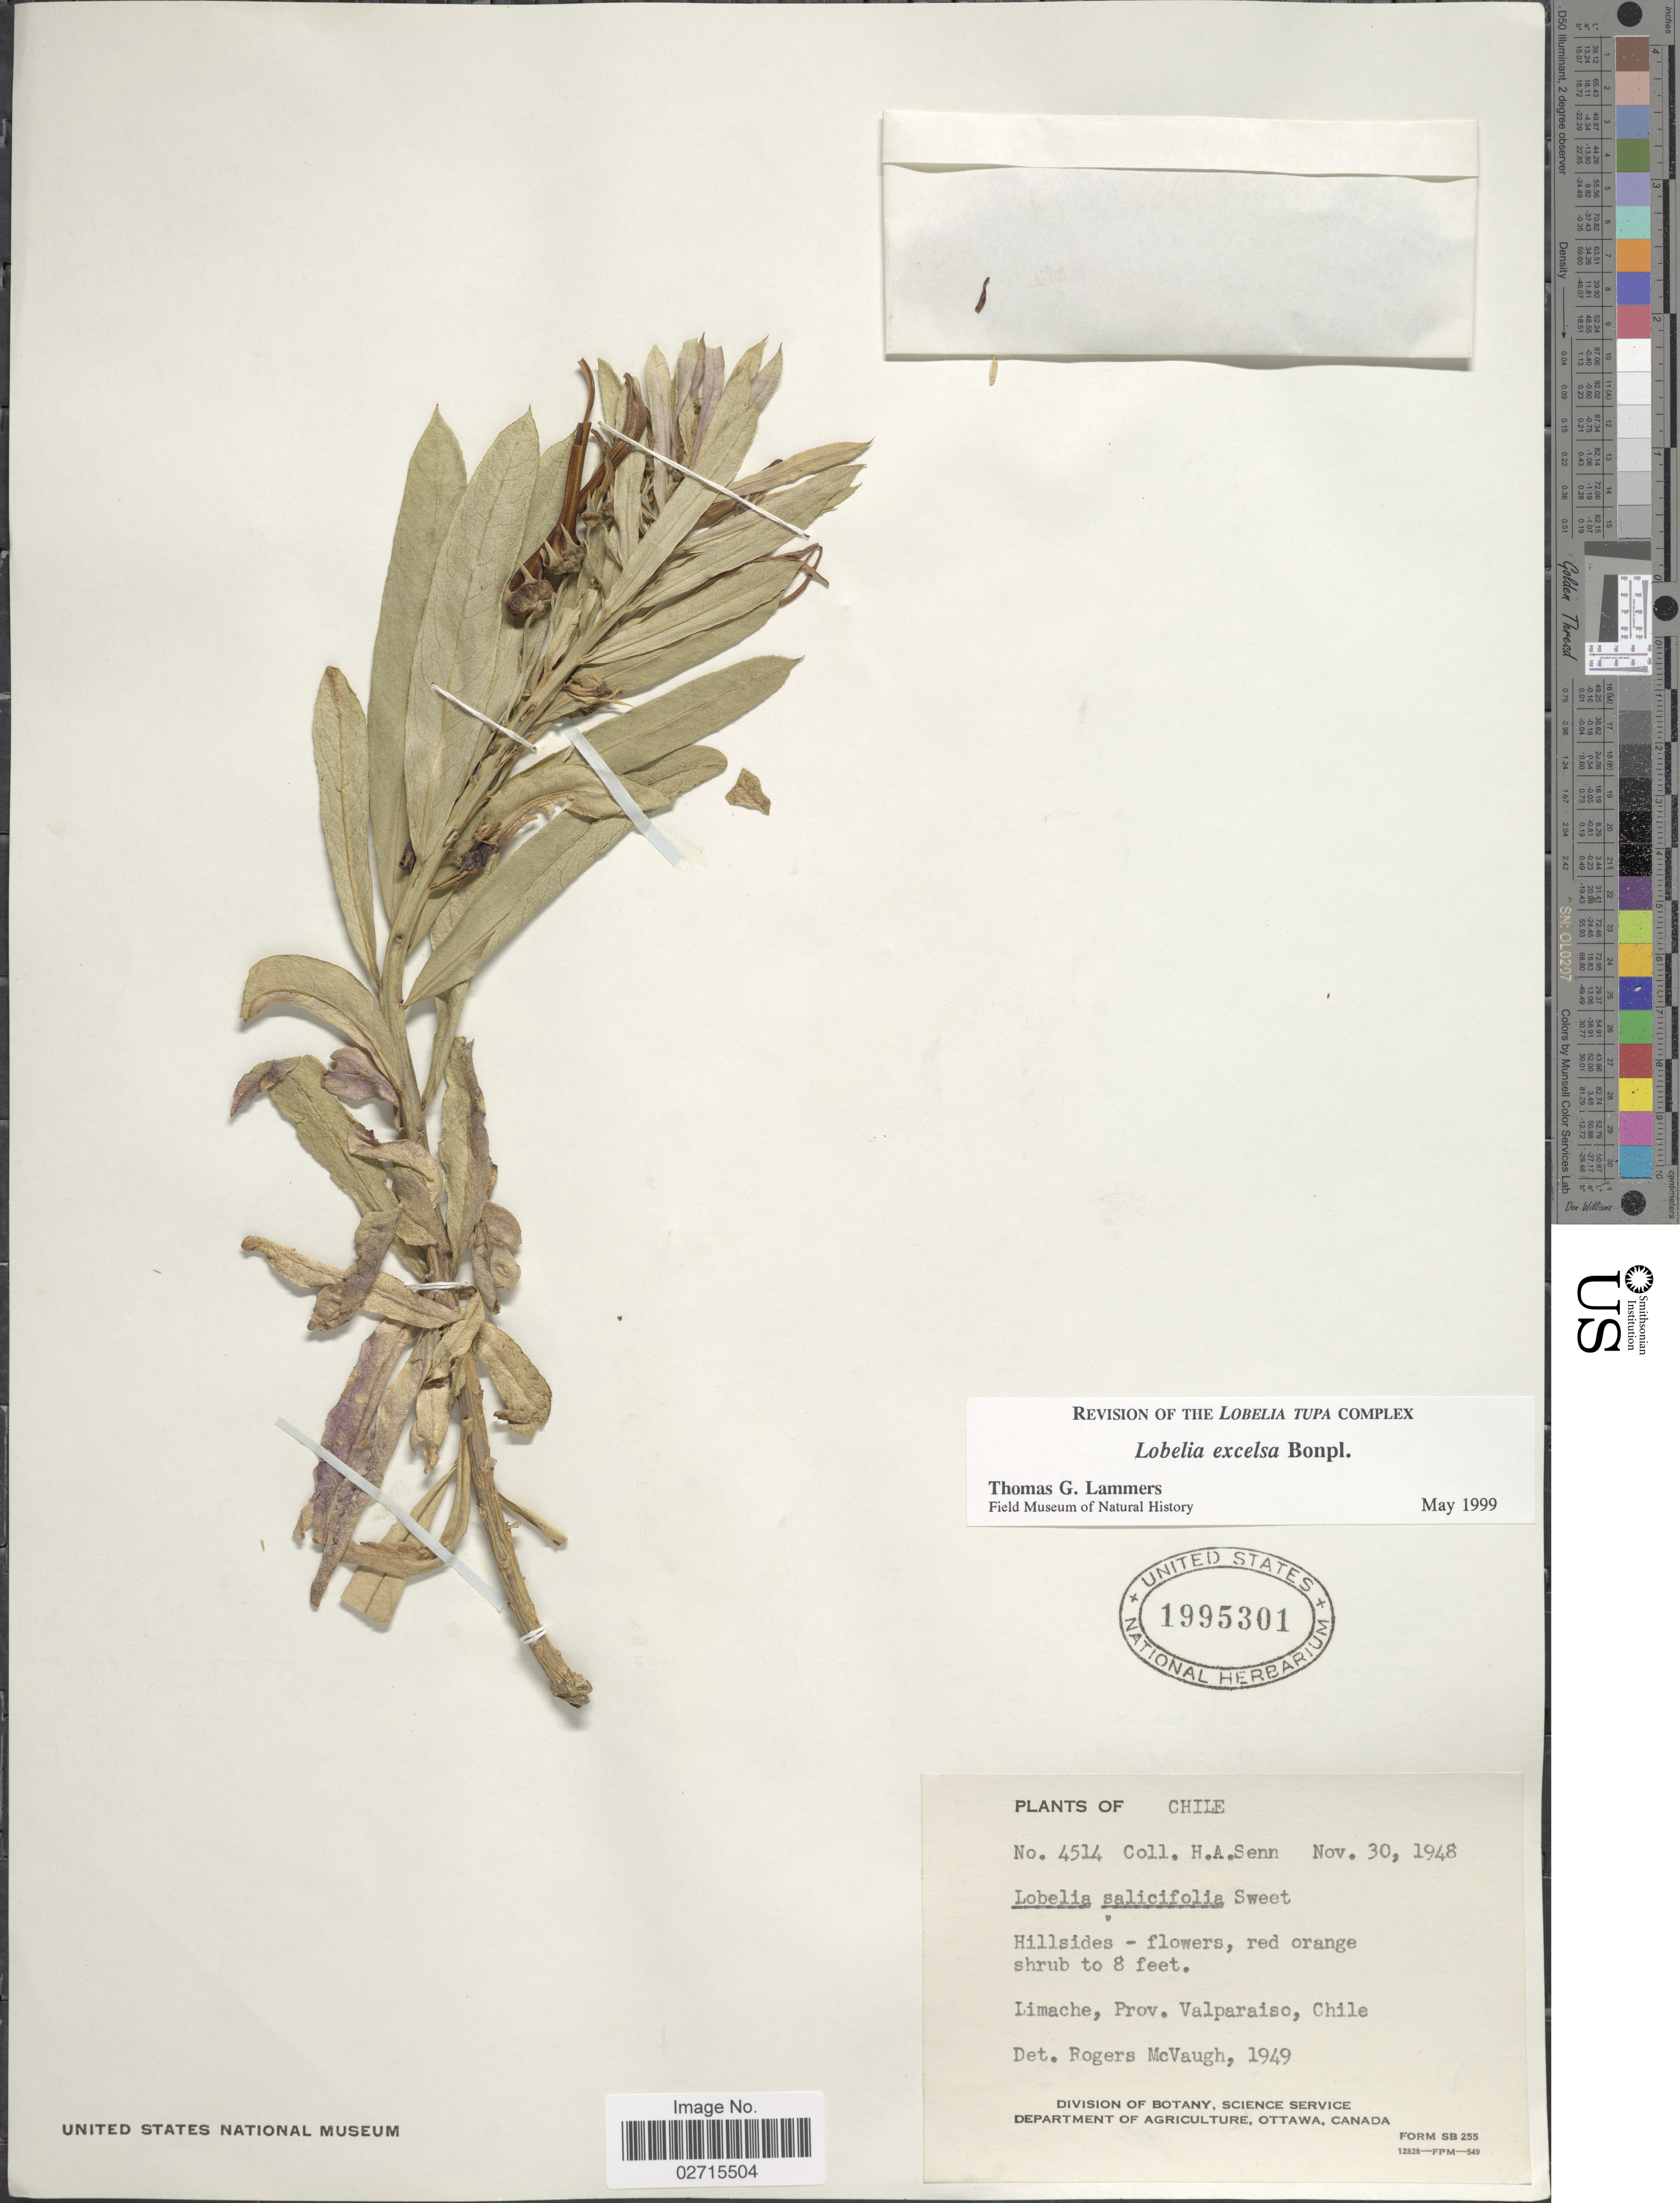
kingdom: Plantae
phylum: Tracheophyta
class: Magnoliopsida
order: Asterales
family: Campanulaceae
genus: Lobelia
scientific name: Lobelia excelsa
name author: L.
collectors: H. Senn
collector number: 4514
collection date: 1948-11-30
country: Chile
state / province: Valparaíso (V)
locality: Hillsides, Limache, Prov. Valparaiso.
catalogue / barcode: US 1995301